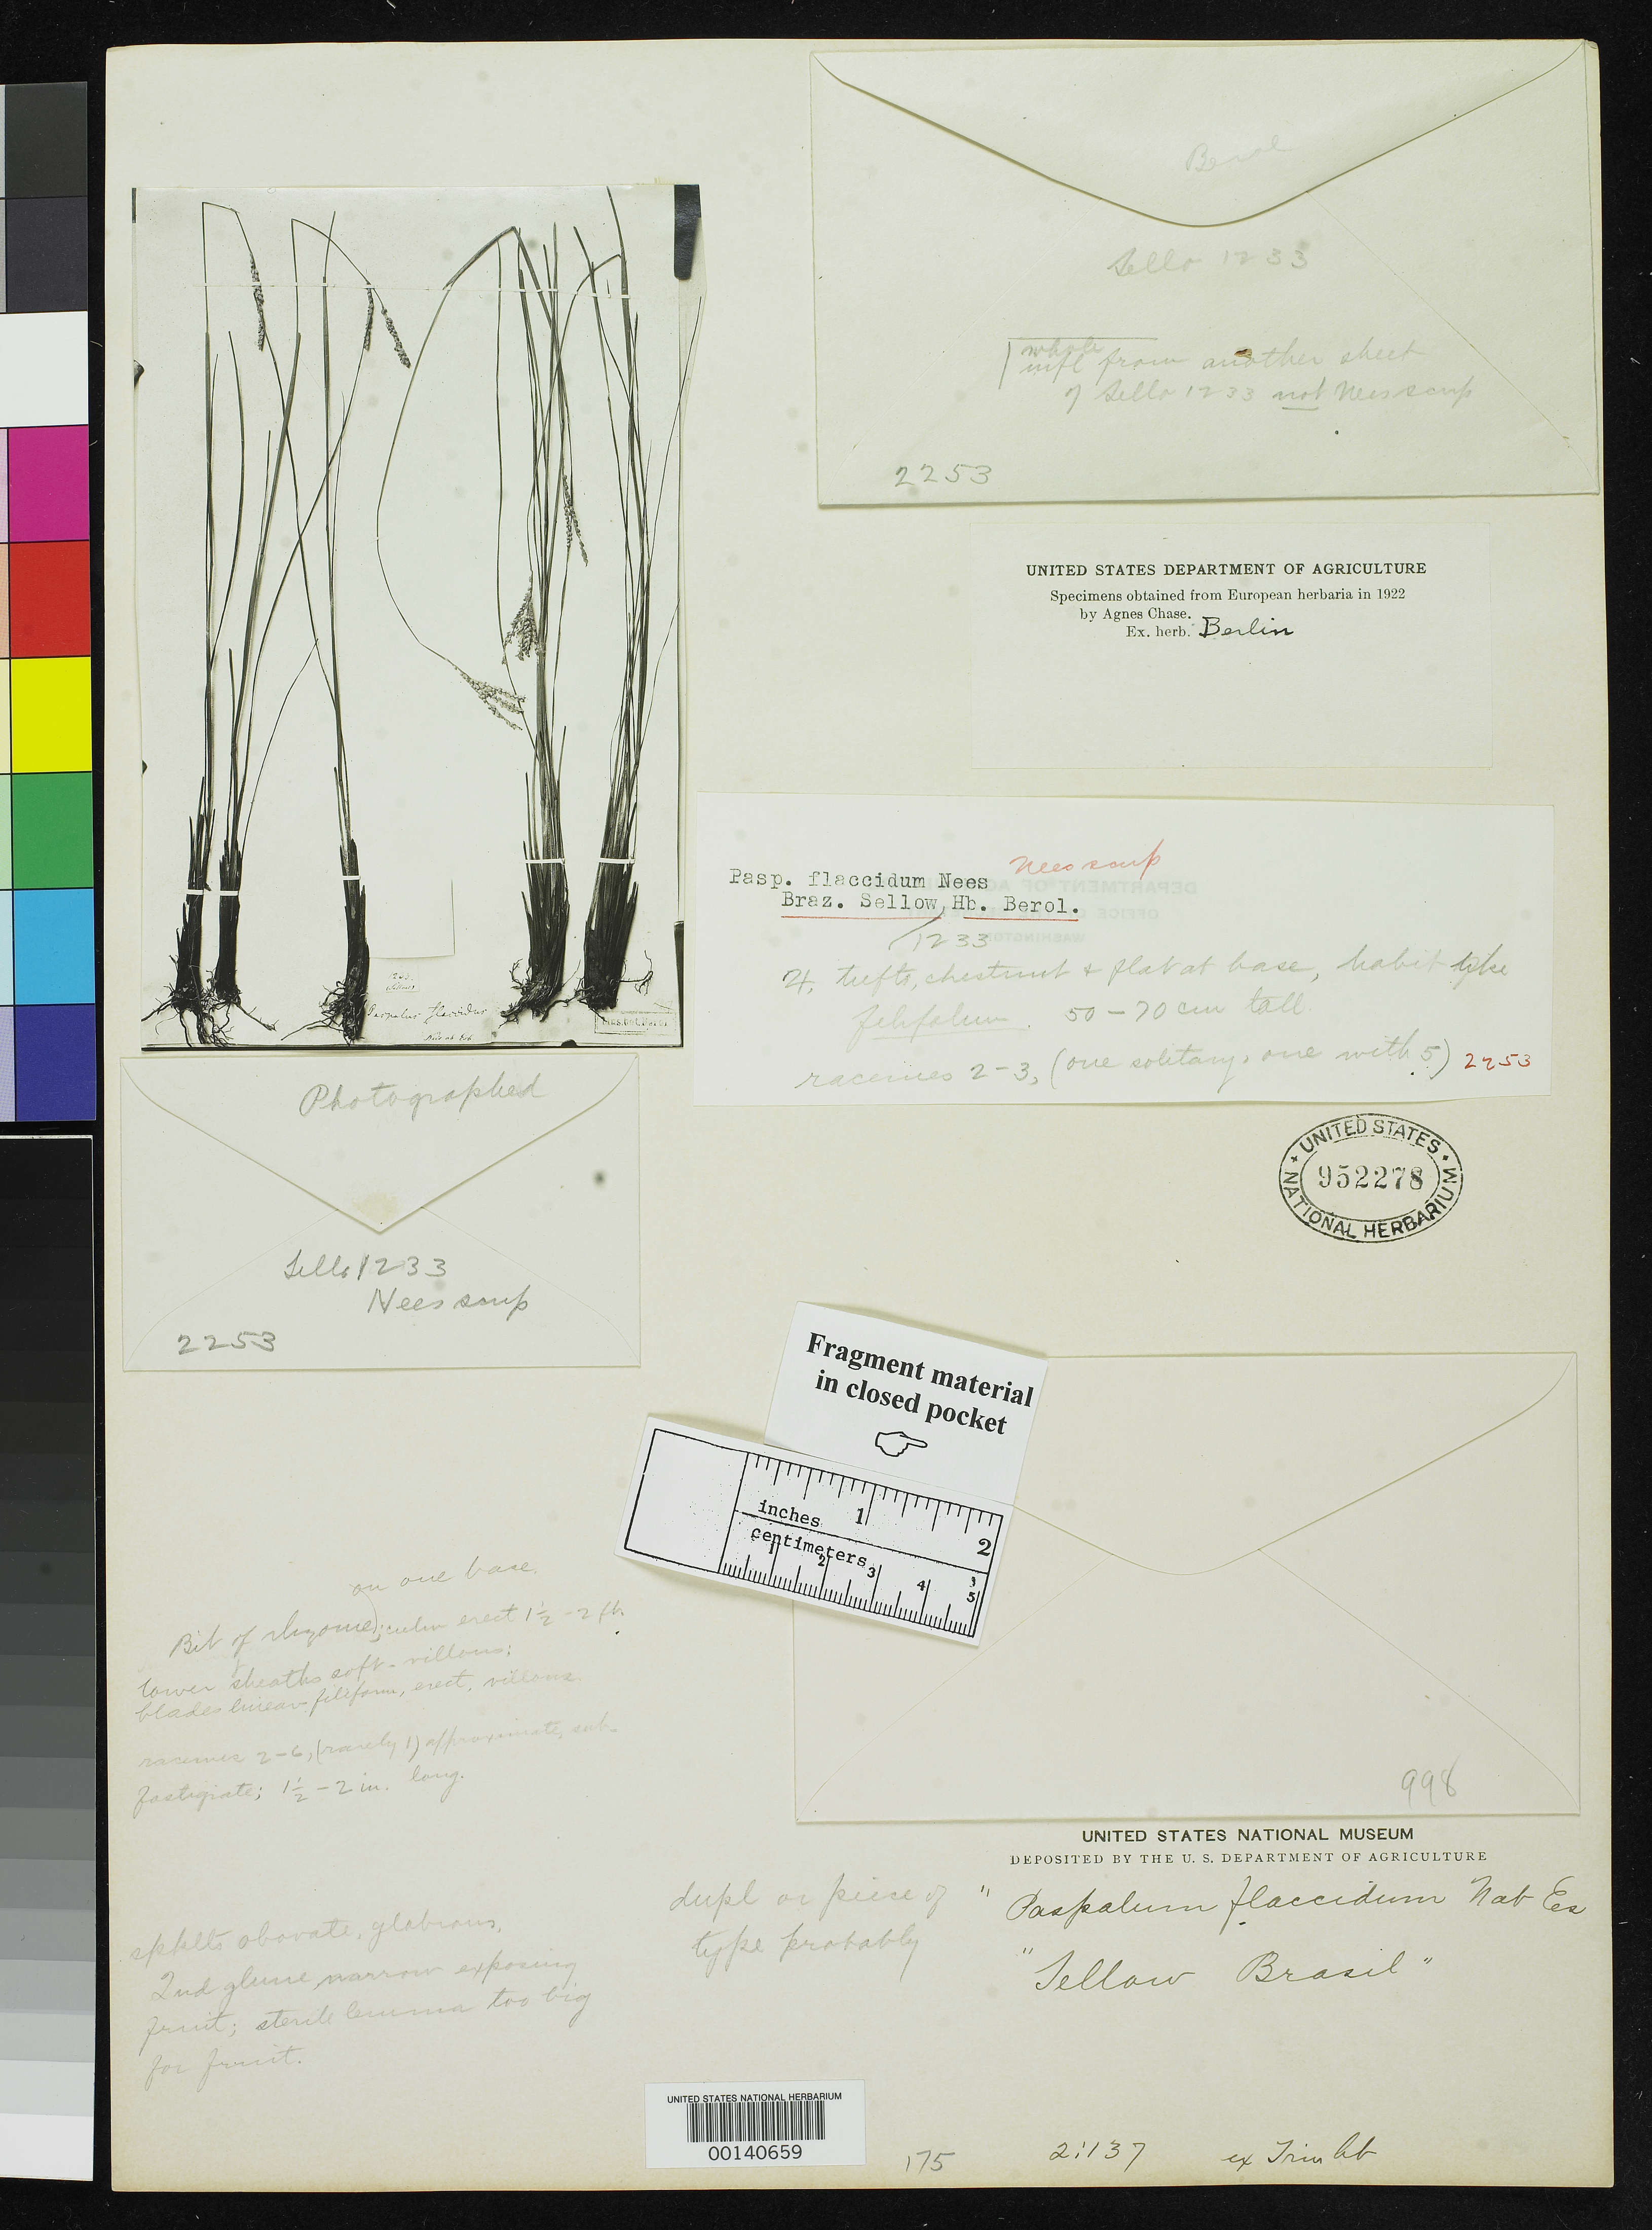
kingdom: Plantae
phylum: Tracheophyta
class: Liliopsida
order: Poales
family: Poaceae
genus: Paspalum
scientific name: Paspalum flaccidum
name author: Nees in Mart.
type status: Type Fragment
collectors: F. Sellow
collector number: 1233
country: Brazil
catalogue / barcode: US 952278